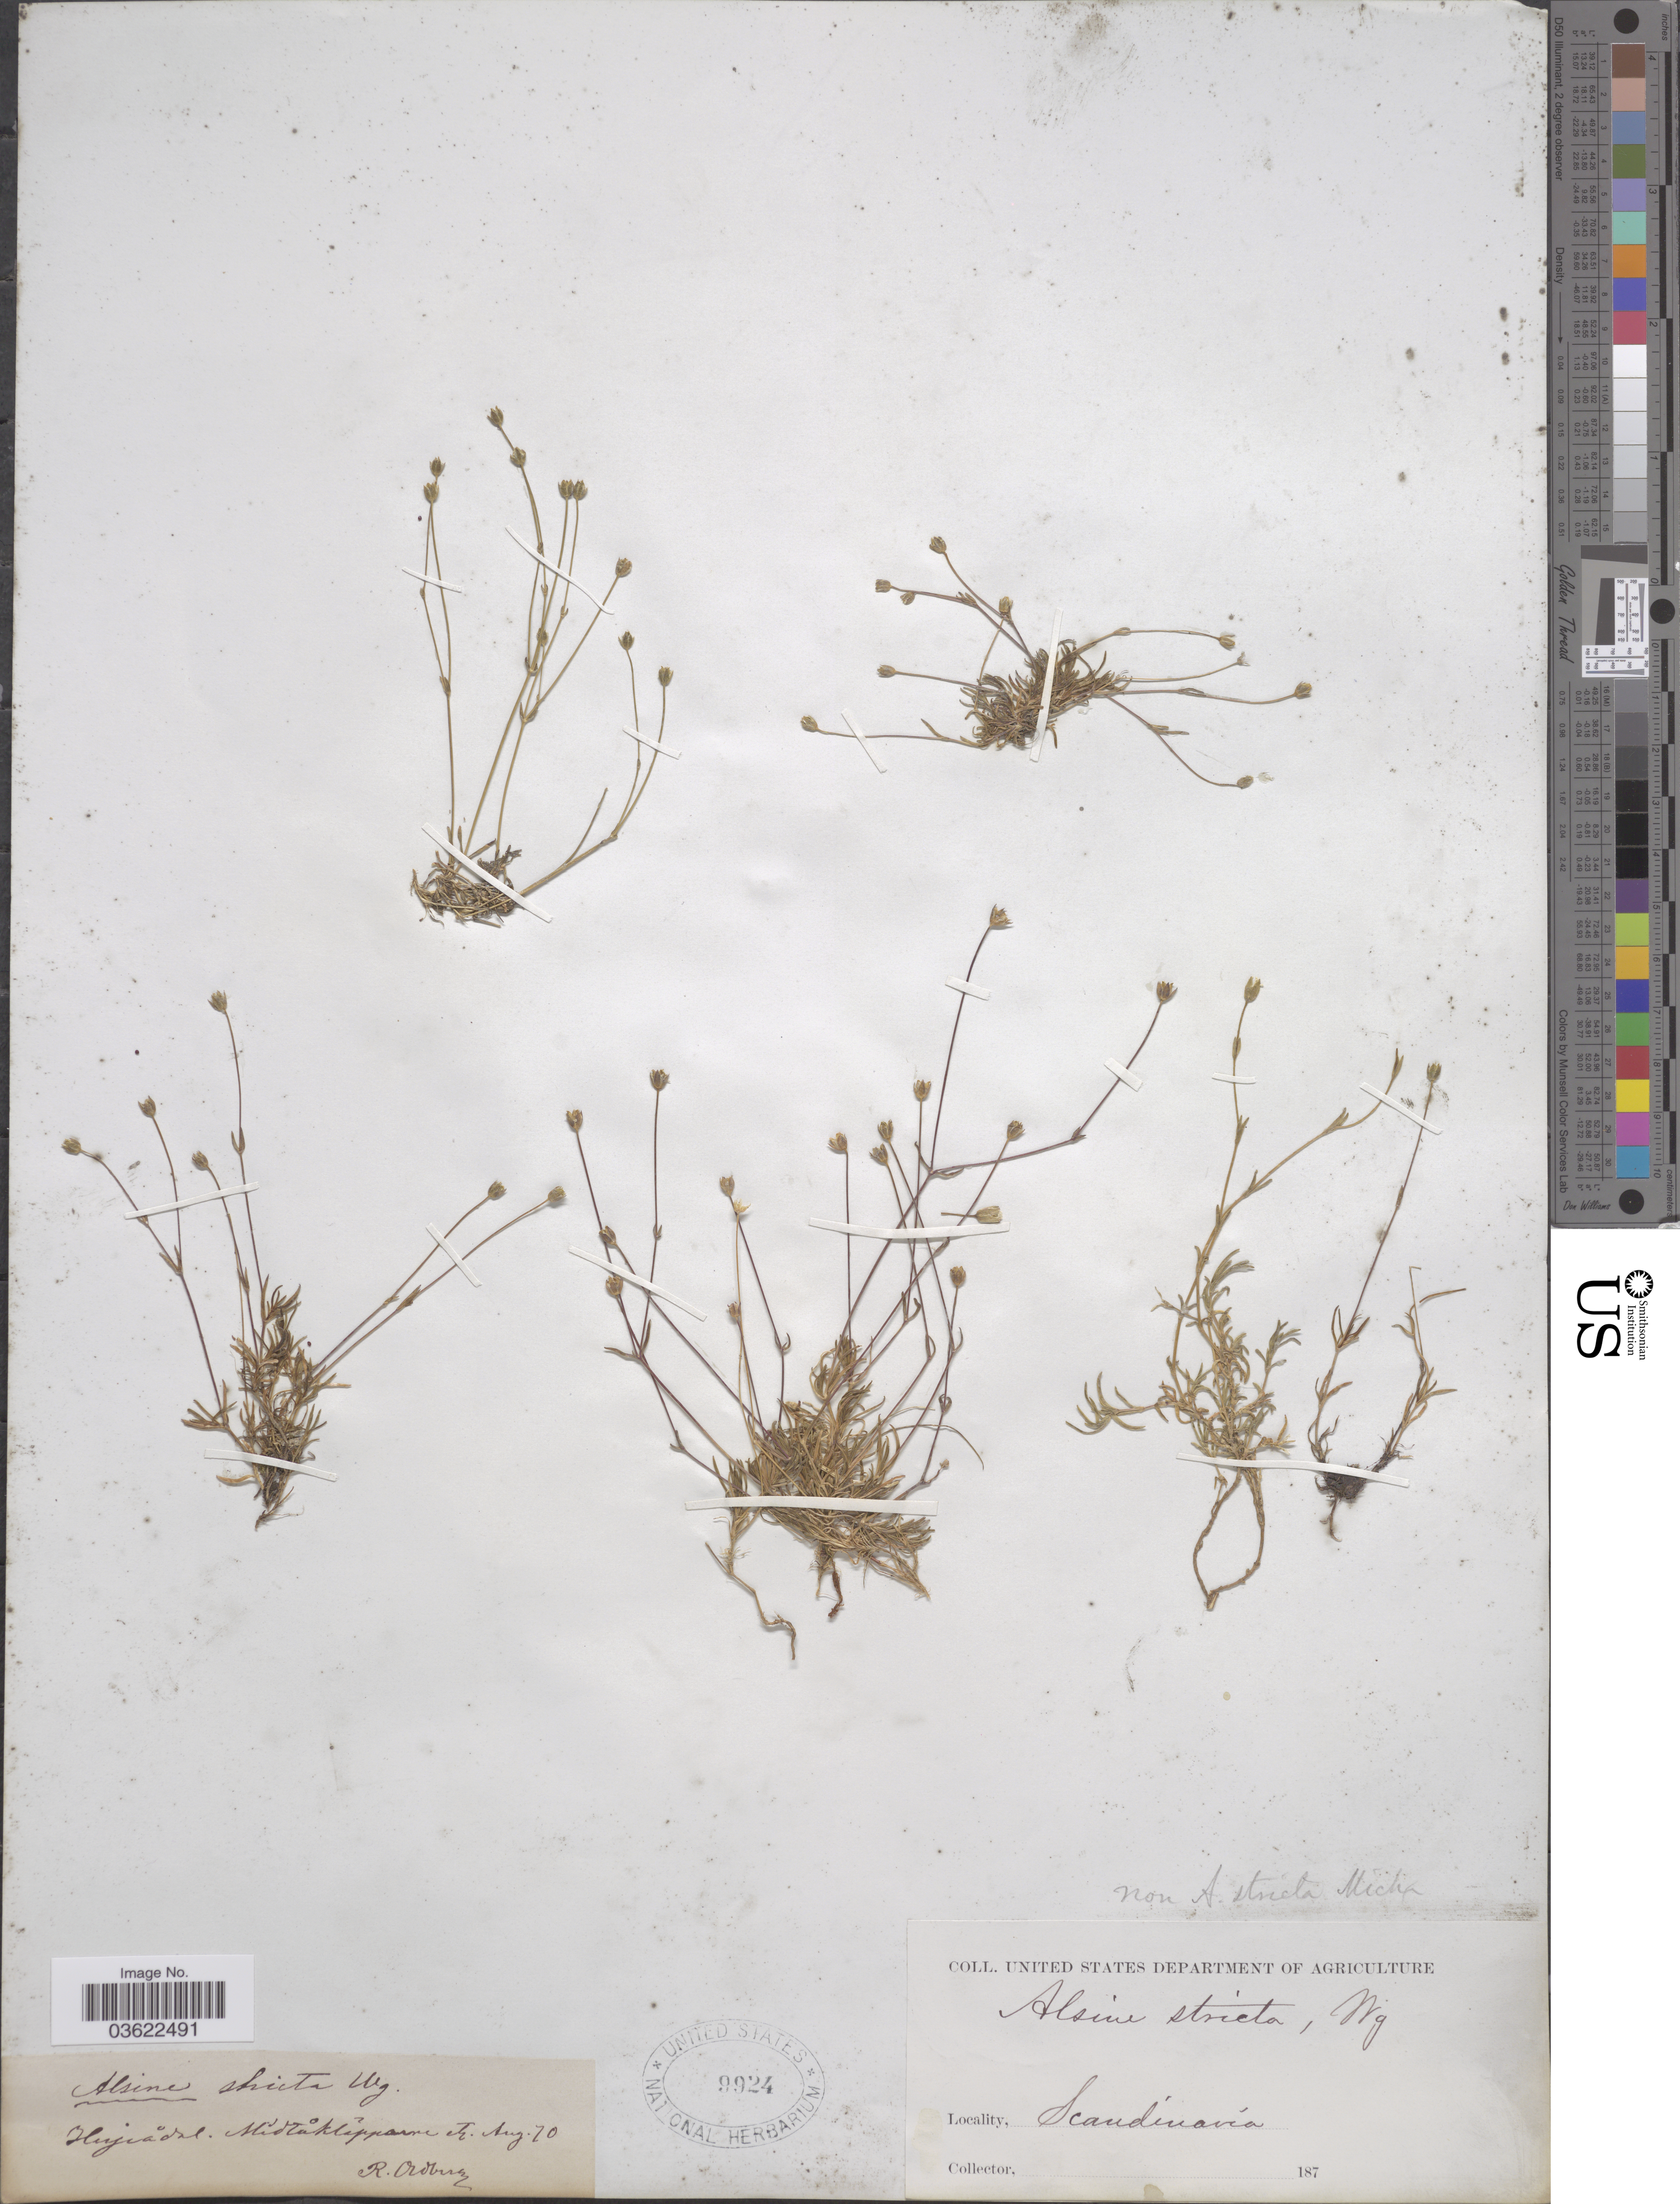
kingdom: Plantae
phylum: Tracheophyta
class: Magnoliopsida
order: Caryophyllales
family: Caryophyllaceae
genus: Arenaria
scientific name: Arenaria stricta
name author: Michx.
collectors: R. Oldberg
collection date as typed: Transcribed d/m/y: /8/70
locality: Scandinavia. Hujvådal. Midtåklappam T. [interpreted]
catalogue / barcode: US 9924